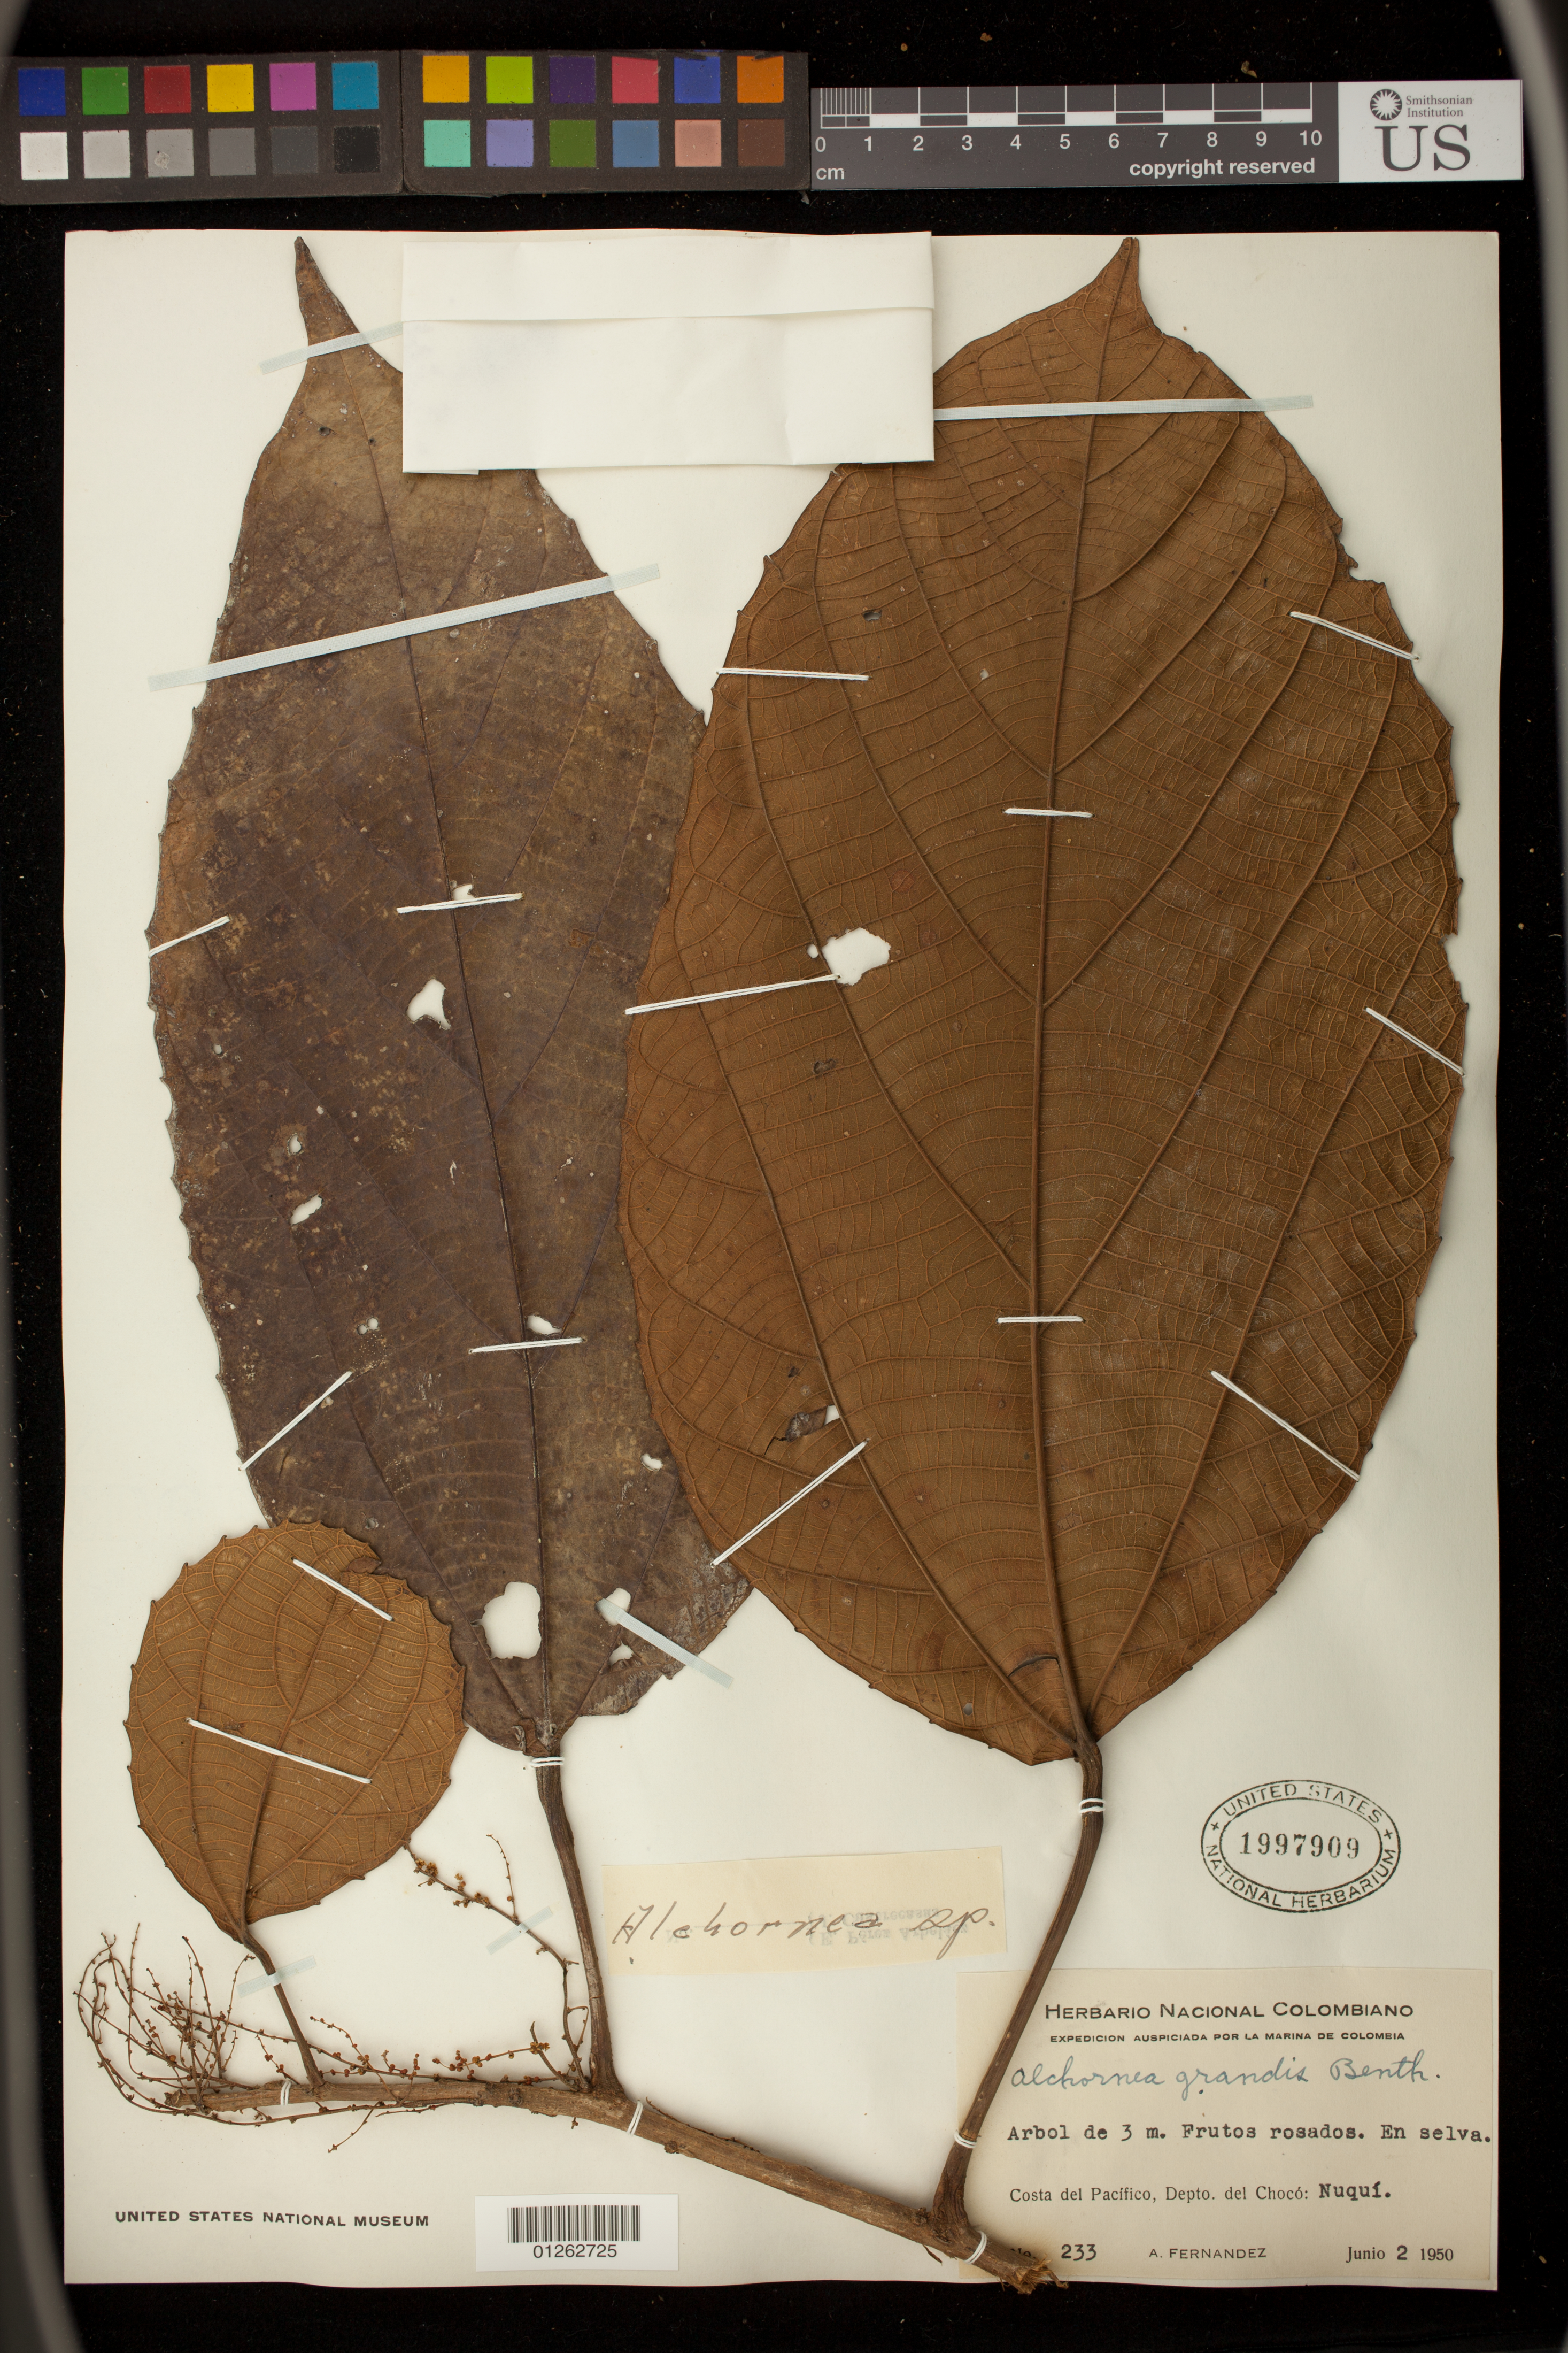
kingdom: Plantae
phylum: Tracheophyta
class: Magnoliopsida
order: Malpighiales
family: Euphorbiaceae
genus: Alchornea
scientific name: Alchornea grandis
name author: Benth.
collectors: A. Fernández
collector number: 233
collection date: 1950-06-02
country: Colombia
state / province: Chocó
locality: Costa del Pacifico, Nuqui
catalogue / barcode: US 1997909